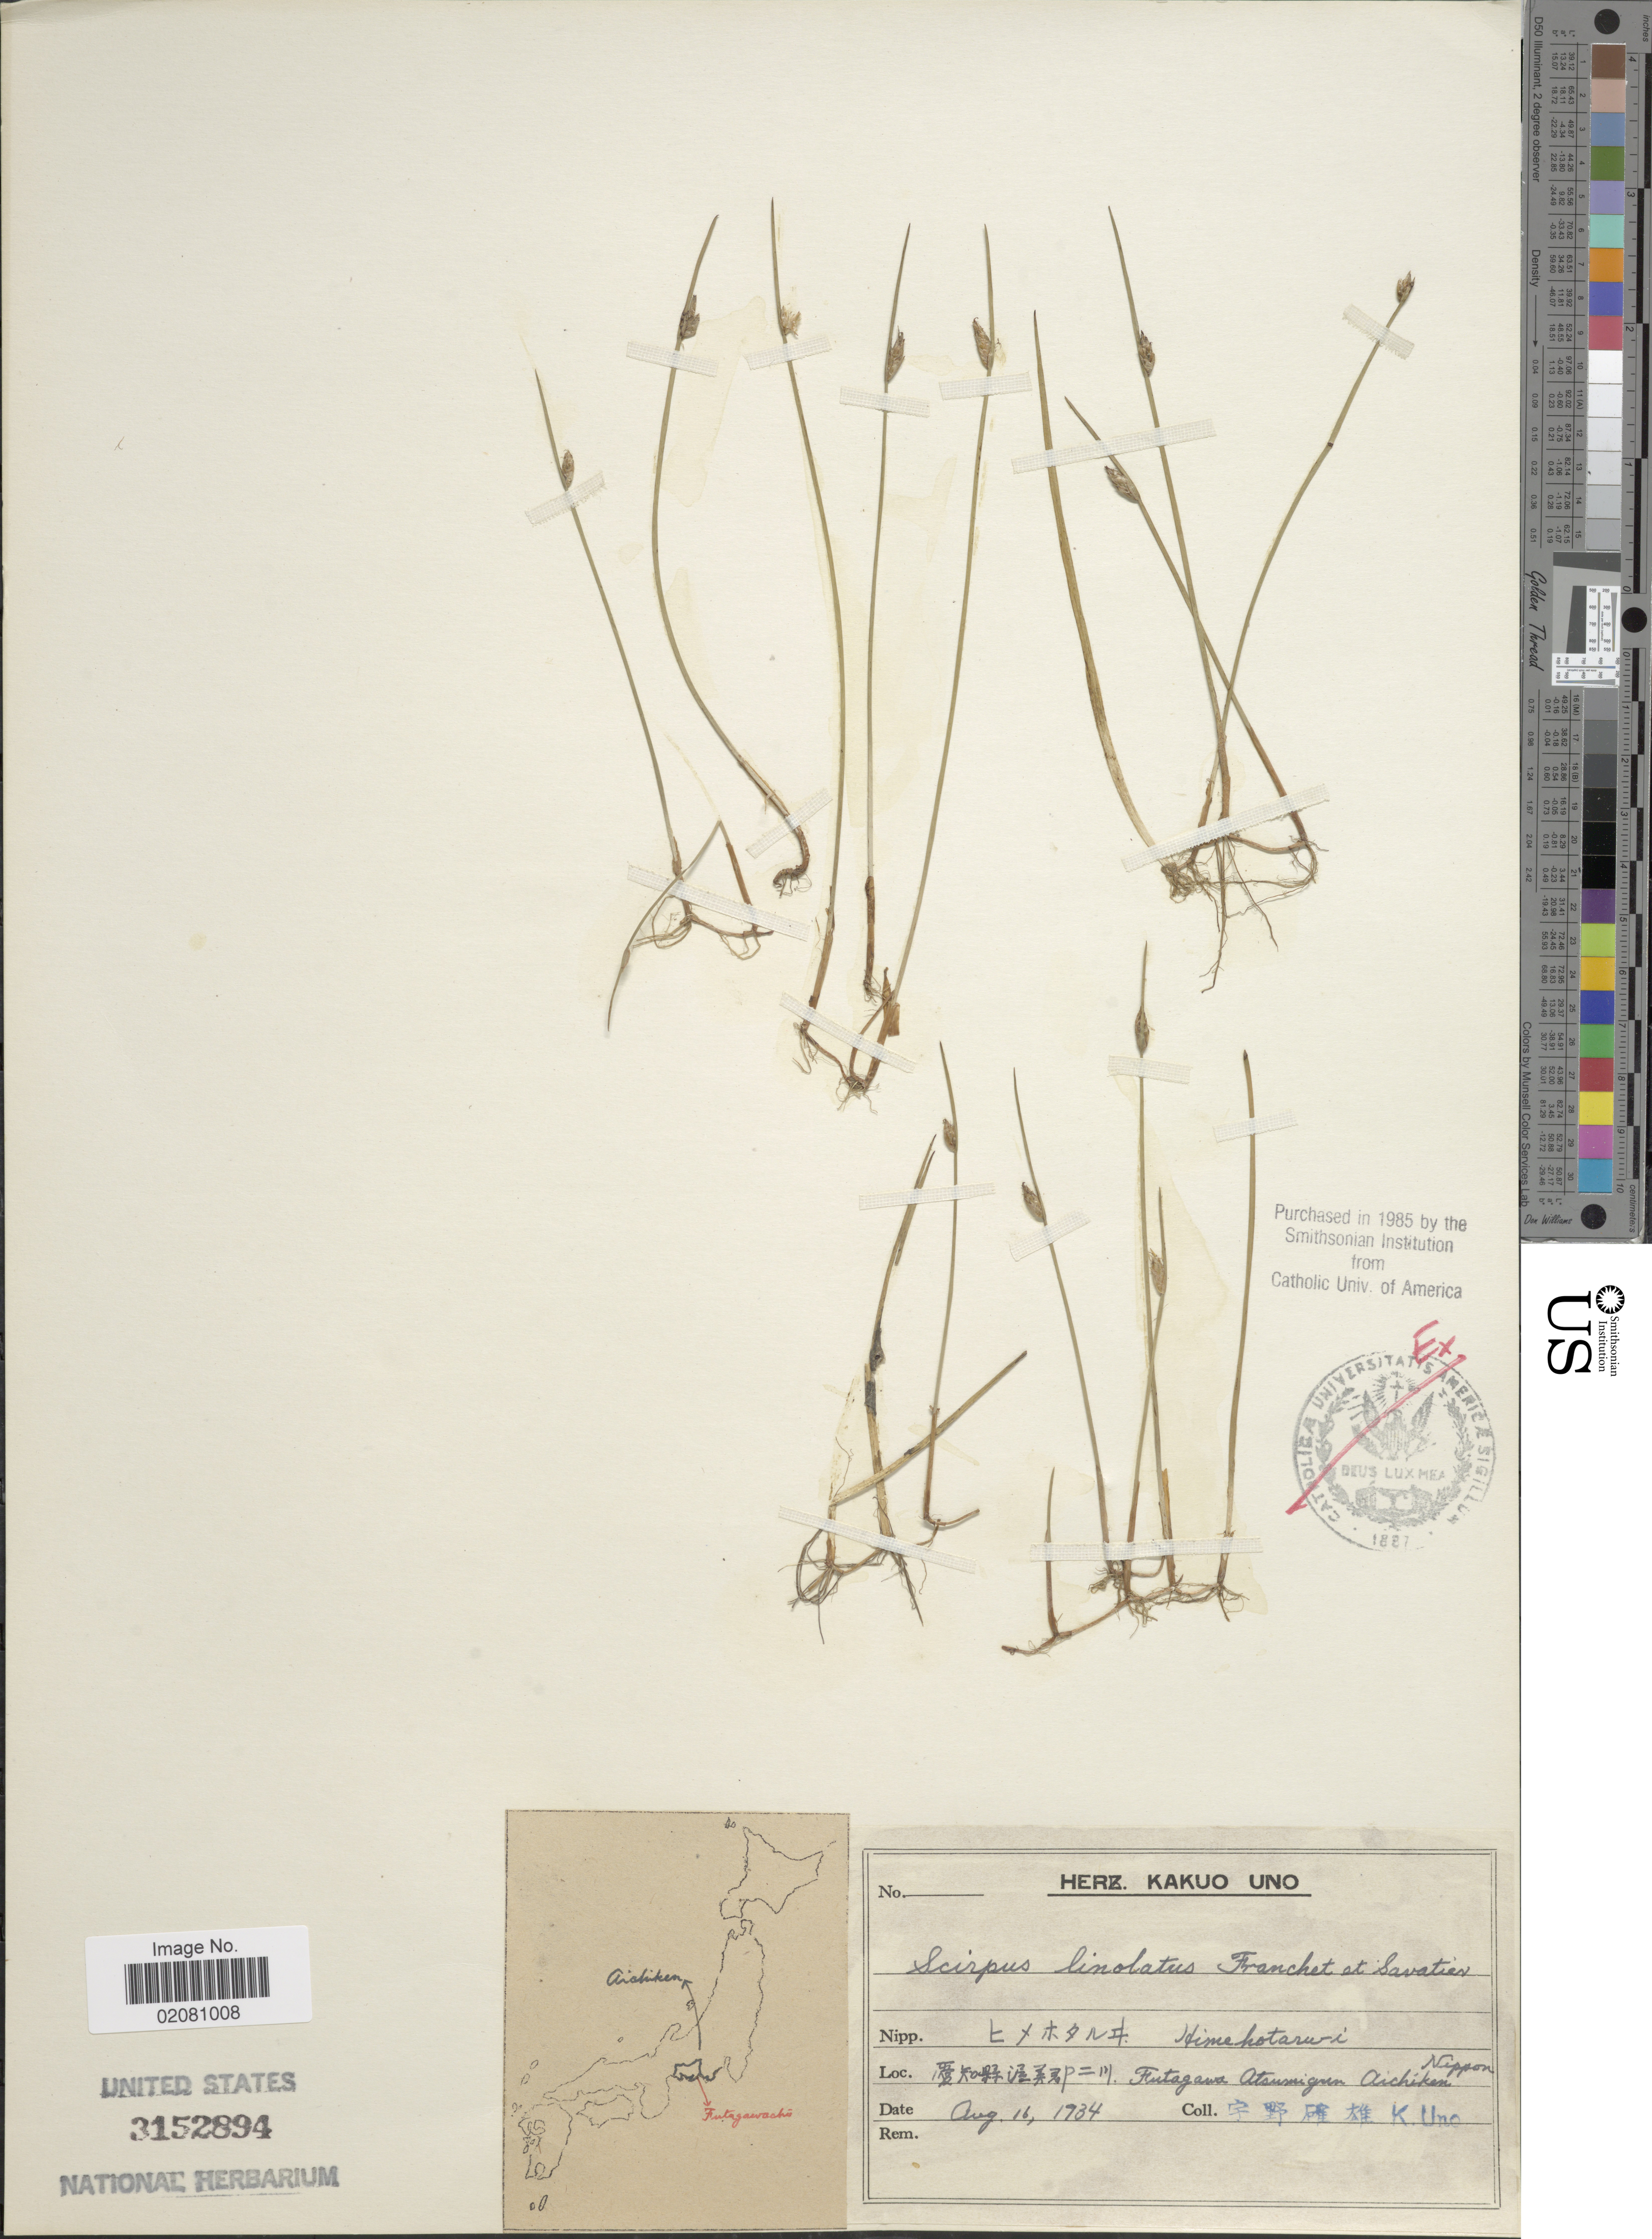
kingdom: Plantae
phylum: Tracheophyta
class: Liliopsida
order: Poales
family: Cyperaceae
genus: Schoenoplectus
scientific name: Schoenoplectus lineolatus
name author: (Franch. & Sav.) T. Koyama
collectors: K. Uno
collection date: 1934-08-16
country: Japan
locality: Futagawa, Atsumigun, Aichiken, Nippon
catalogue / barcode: US 3152894